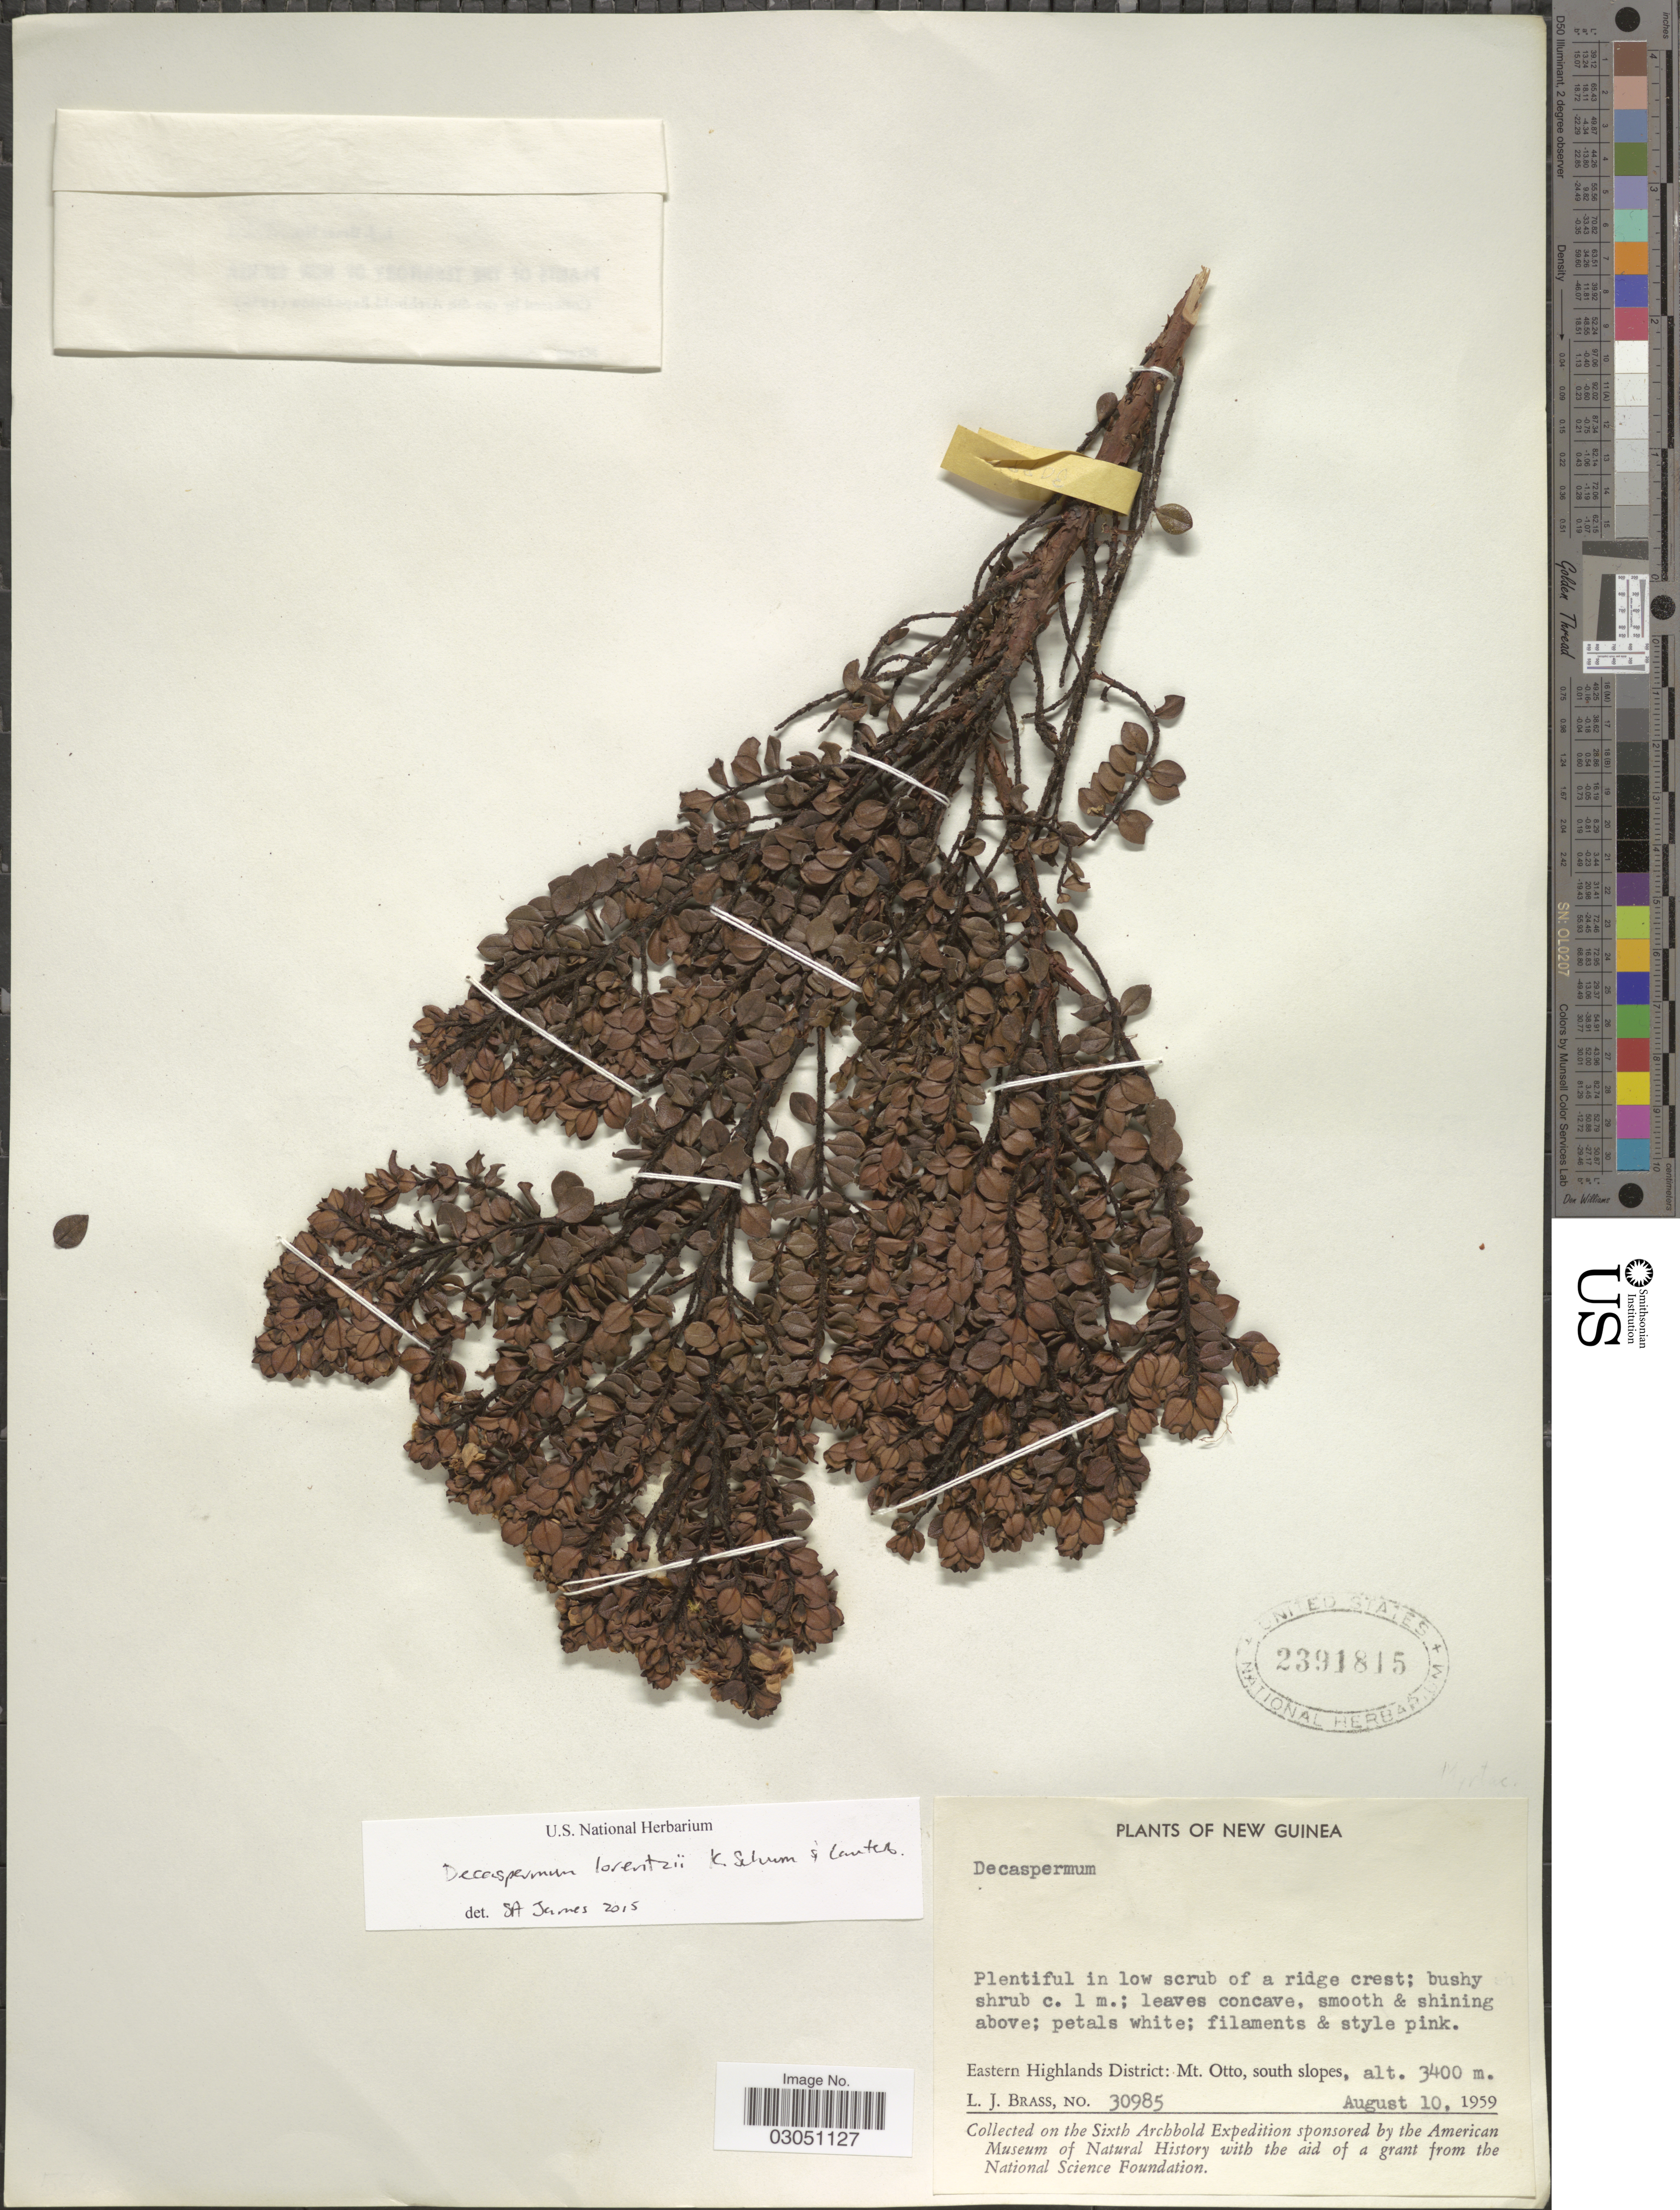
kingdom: Plantae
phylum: Tracheophyta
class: Magnoliopsida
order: Myrtales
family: Myrtaceae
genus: Decaspermum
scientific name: Decaspermum lorentzii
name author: Lauterb.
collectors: L. J. Brass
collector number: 30985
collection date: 1959-08-10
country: Papua New Guinea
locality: New Guinea. Eastern Highlands District: Mt. Otto, south slopes.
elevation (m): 3400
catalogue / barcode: US 2391815